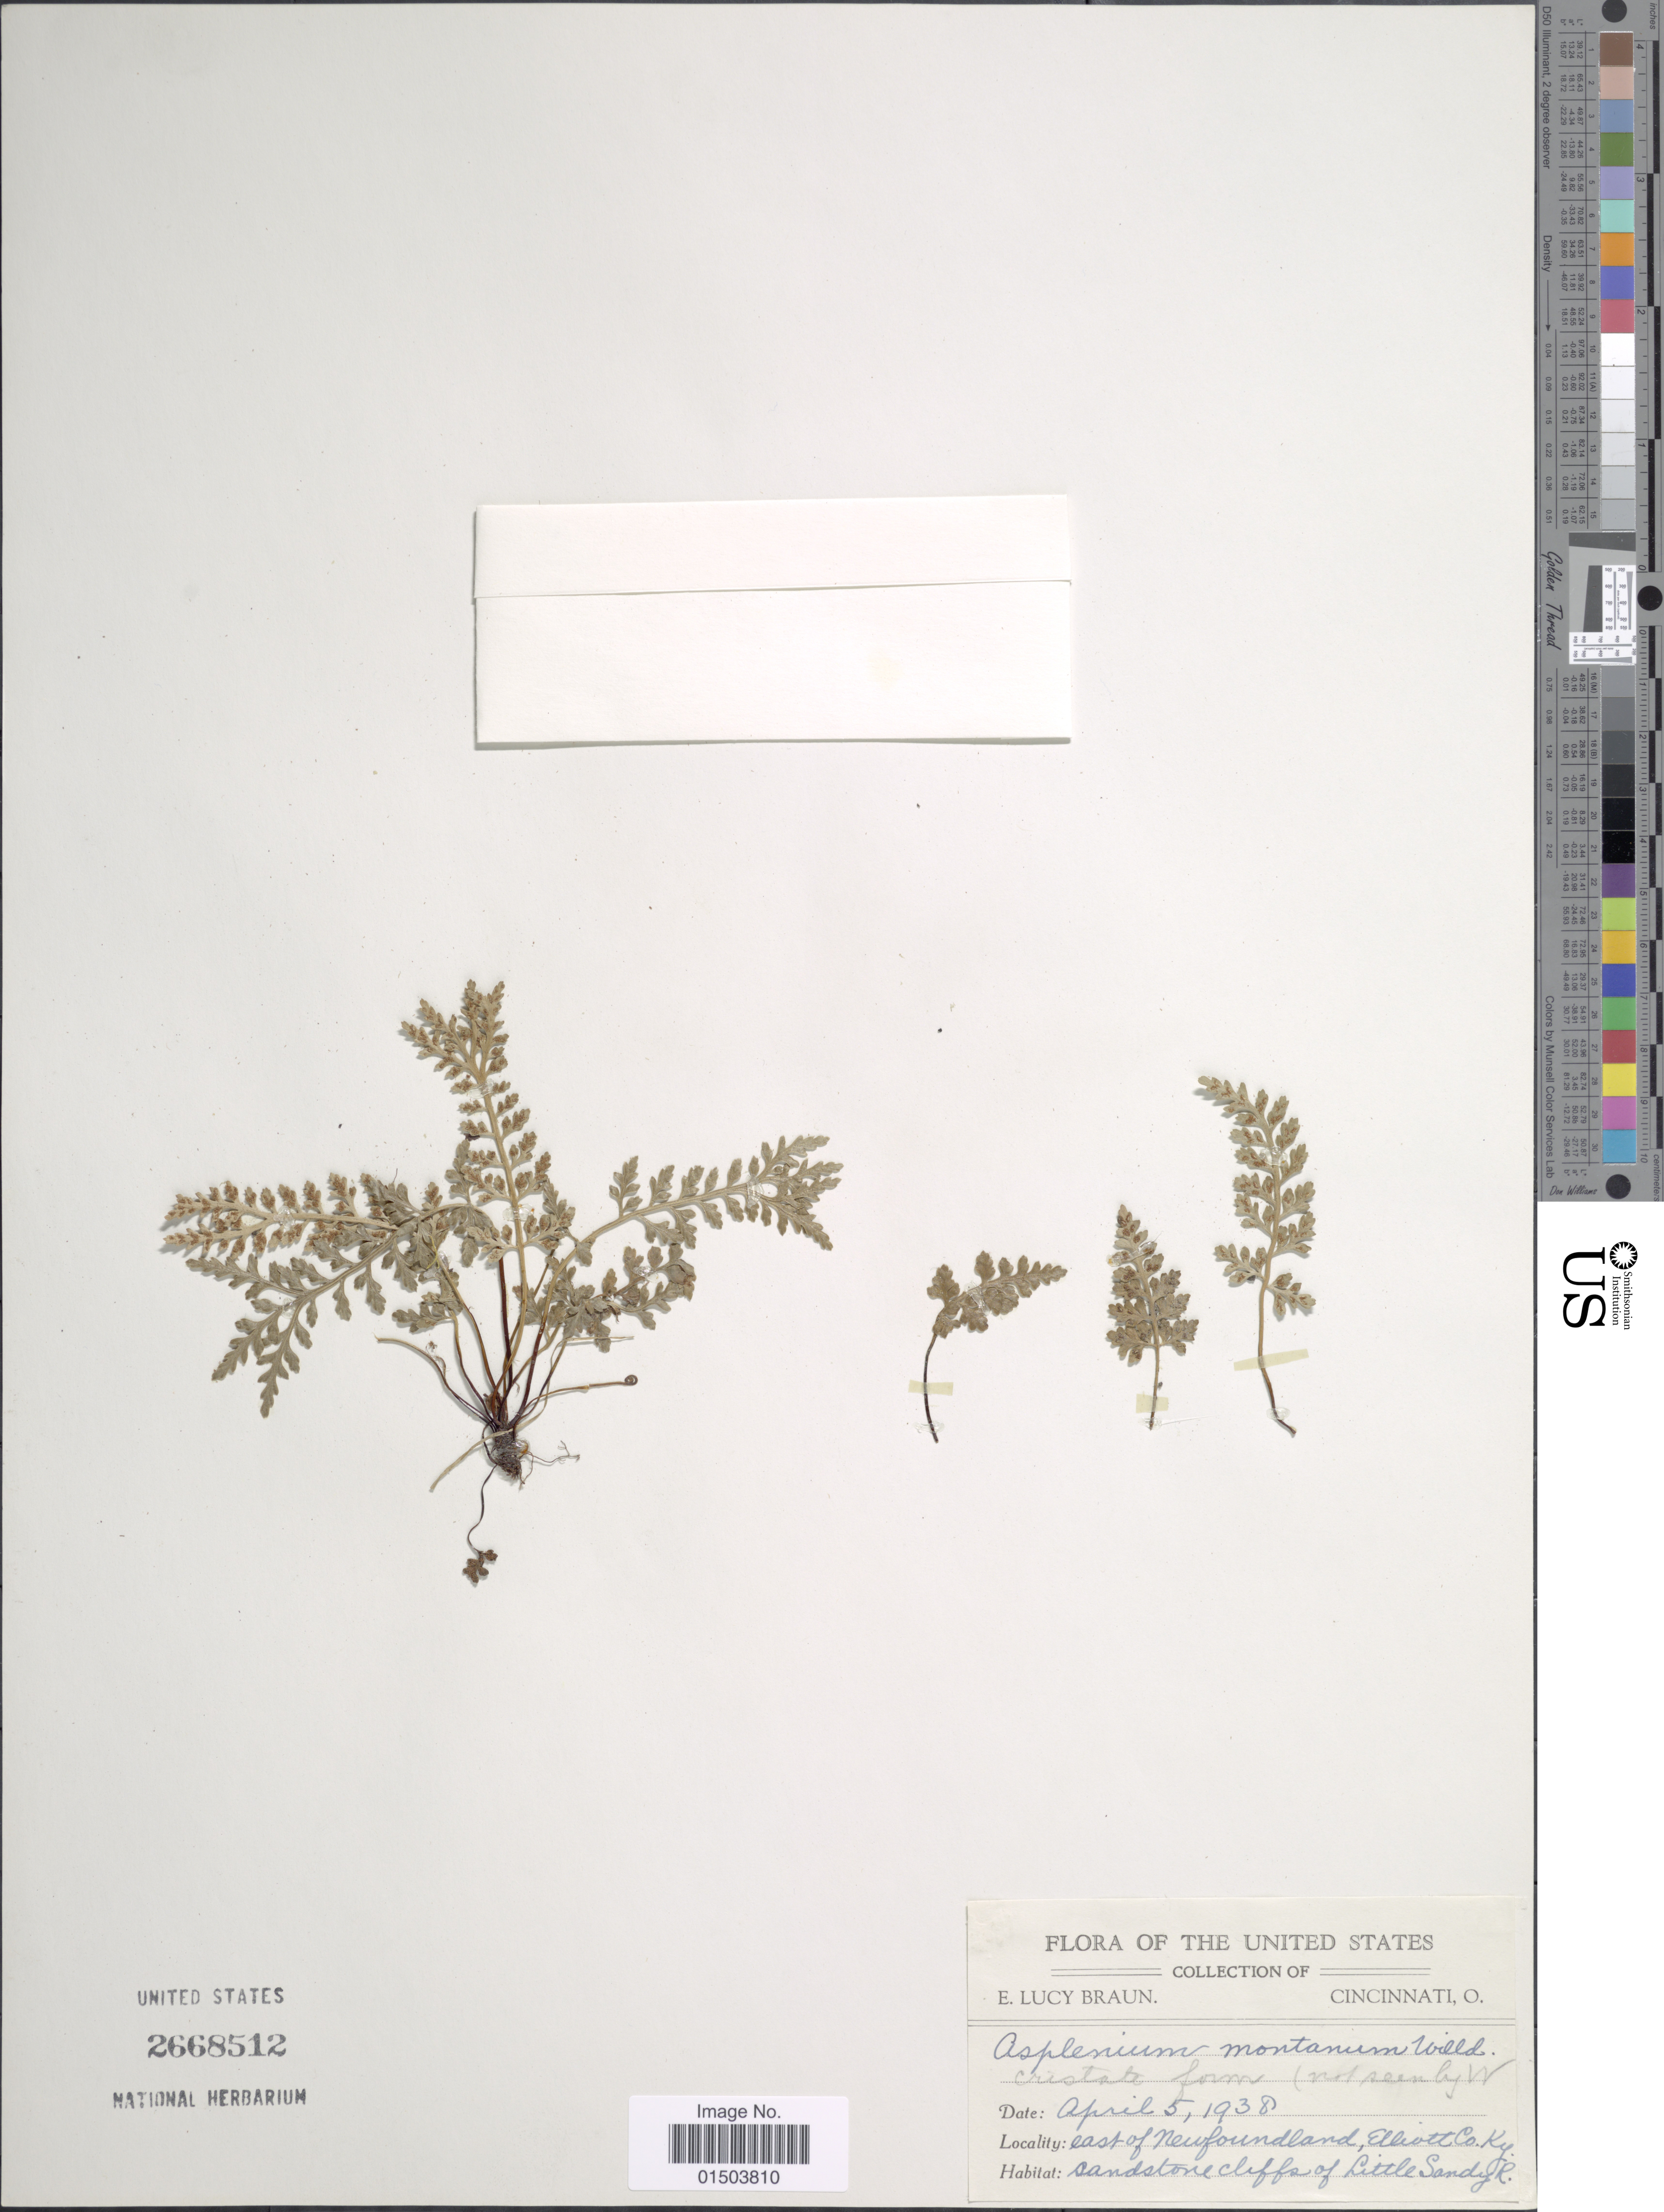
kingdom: Plantae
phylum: Tracheophyta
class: Polypodiopsida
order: Polypodiales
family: Aspleniaceae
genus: Asplenium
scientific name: Asplenium montanum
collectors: E. L. Braun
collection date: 1938-04-05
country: United States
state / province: Kentucky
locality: East of Newfoundland, Elliot Co.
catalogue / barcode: US 2668512